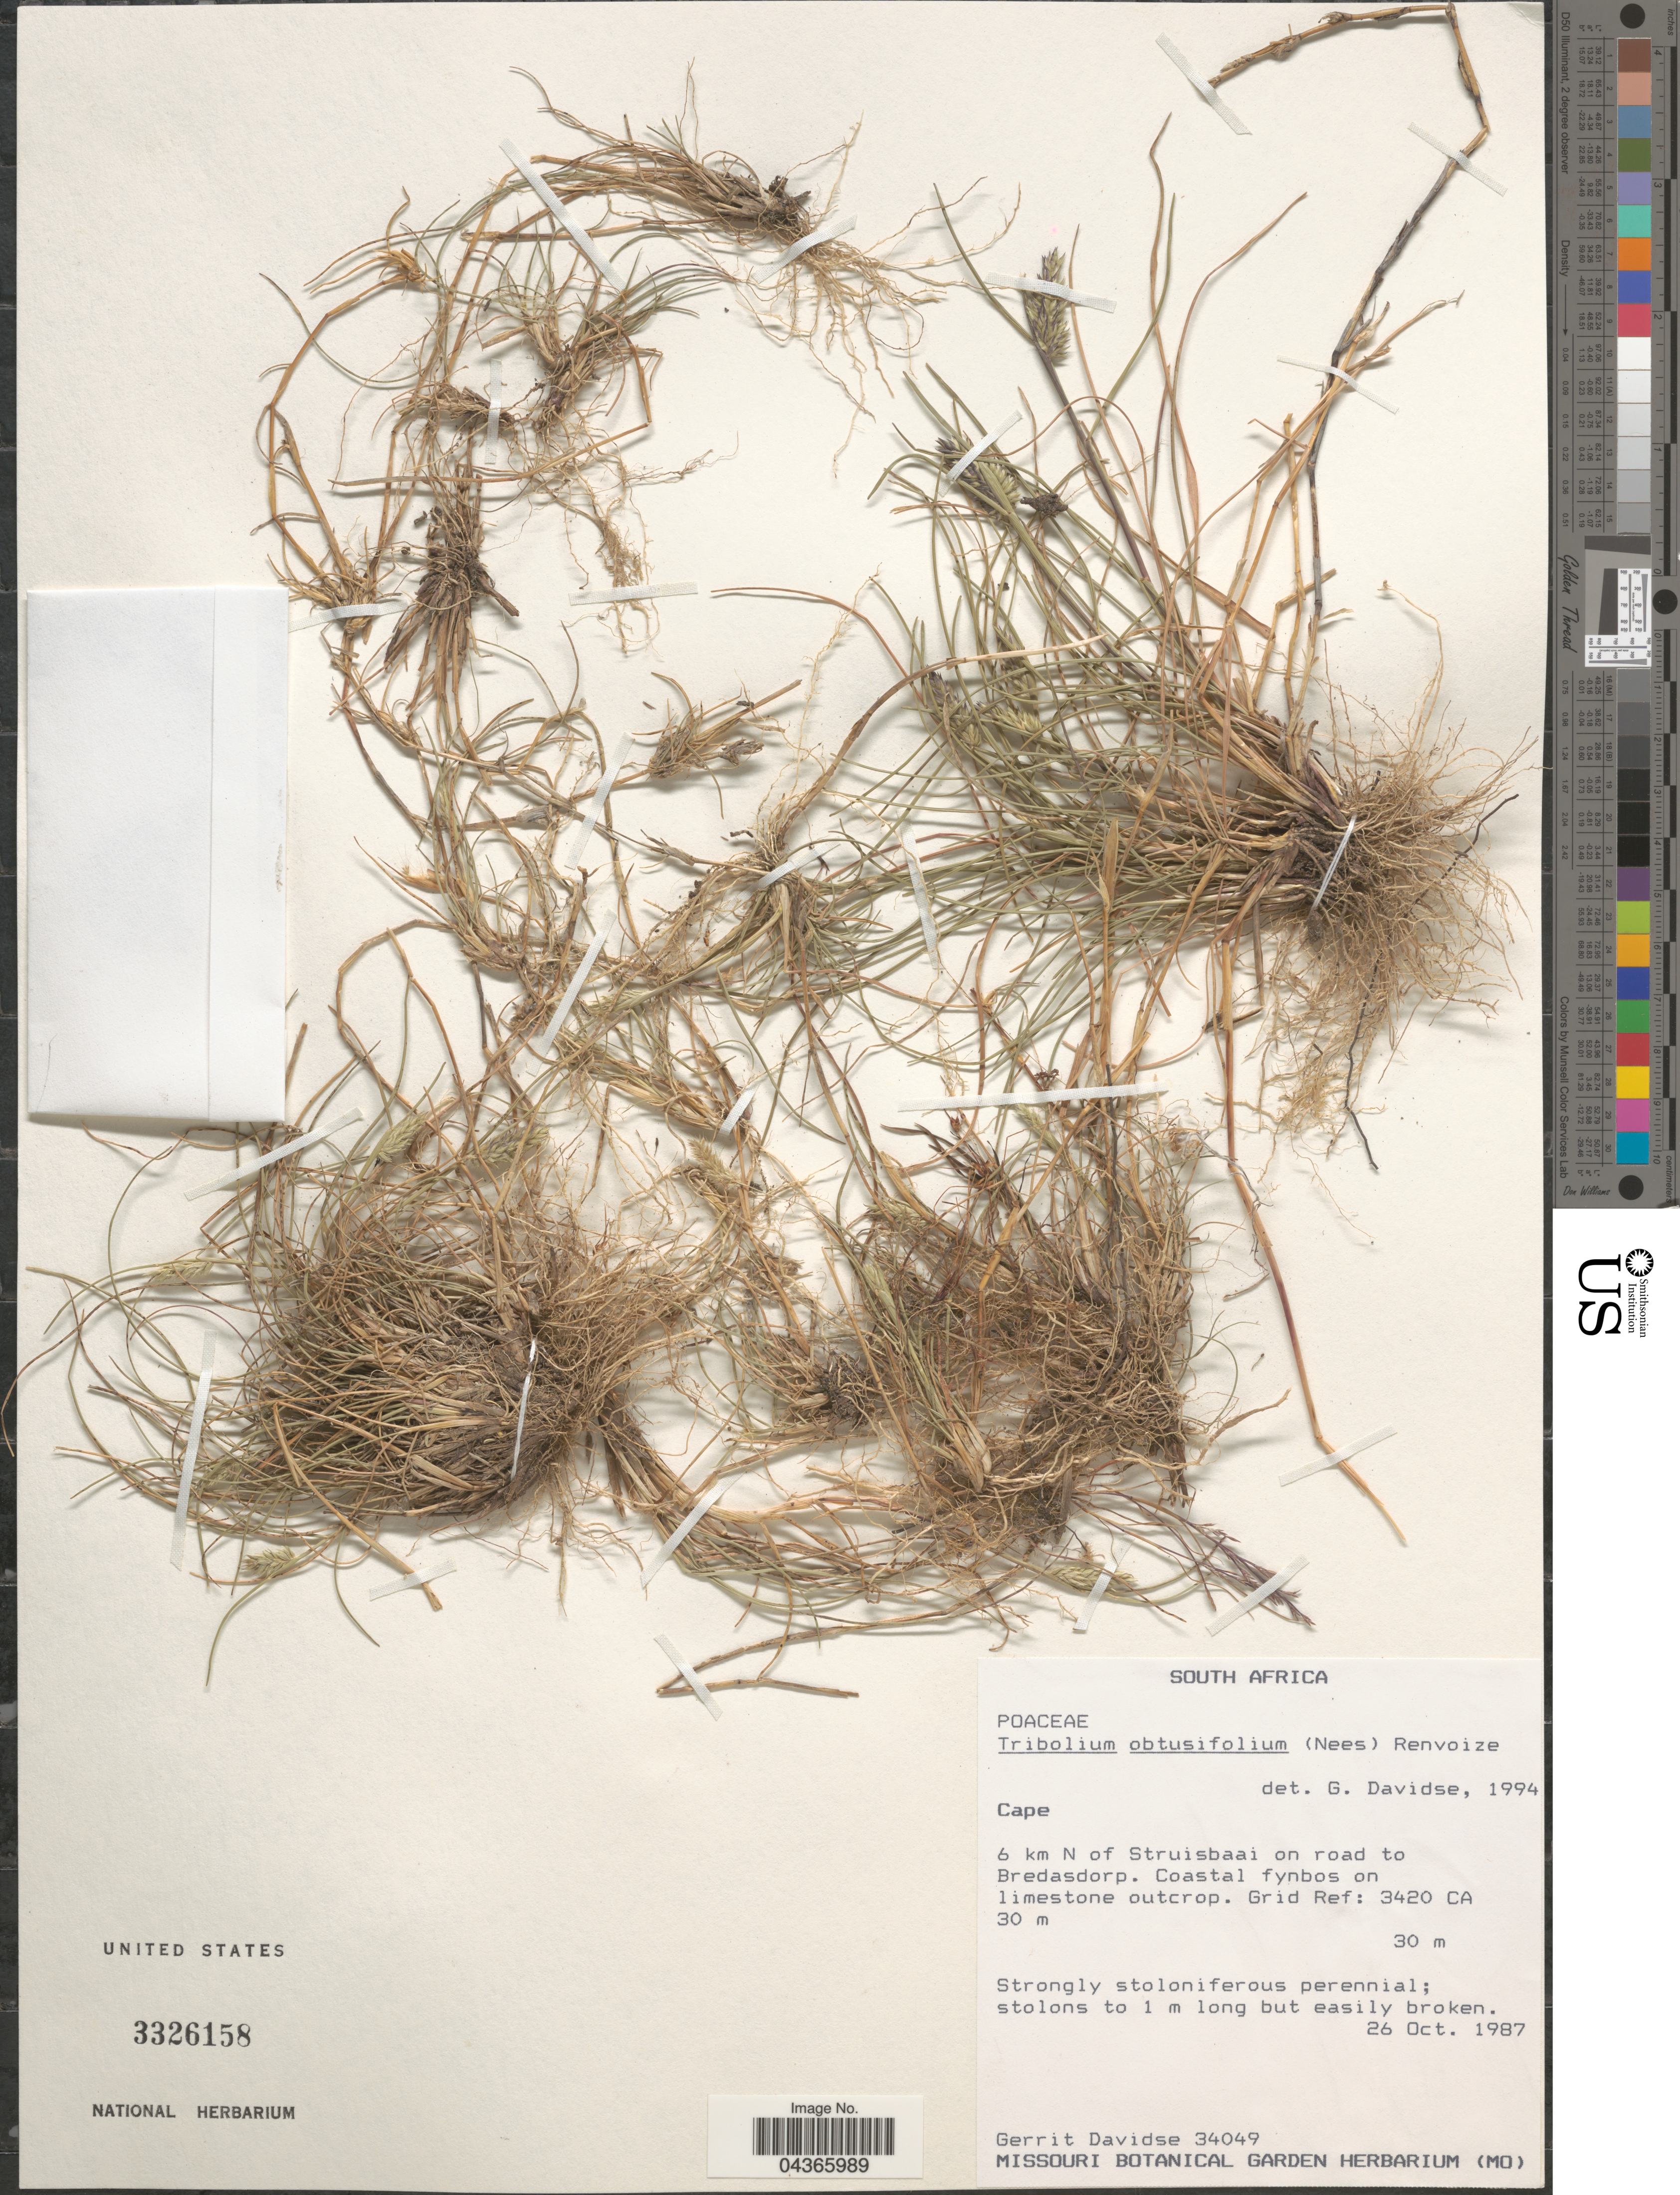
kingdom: Plantae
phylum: Tracheophyta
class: Liliopsida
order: Poales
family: Poaceae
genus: Tribolium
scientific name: Tribolium obtusifolium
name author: (Nees) Renvoize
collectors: G. Davidse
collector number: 34049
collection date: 1987-10-26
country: South Africa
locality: Cape. 6 km N of Struisbaai on road to Bredasdorp. Coastal fynbos on limestone outcrop. Grid Ref: 3420 CA.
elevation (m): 30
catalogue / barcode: US 3326158